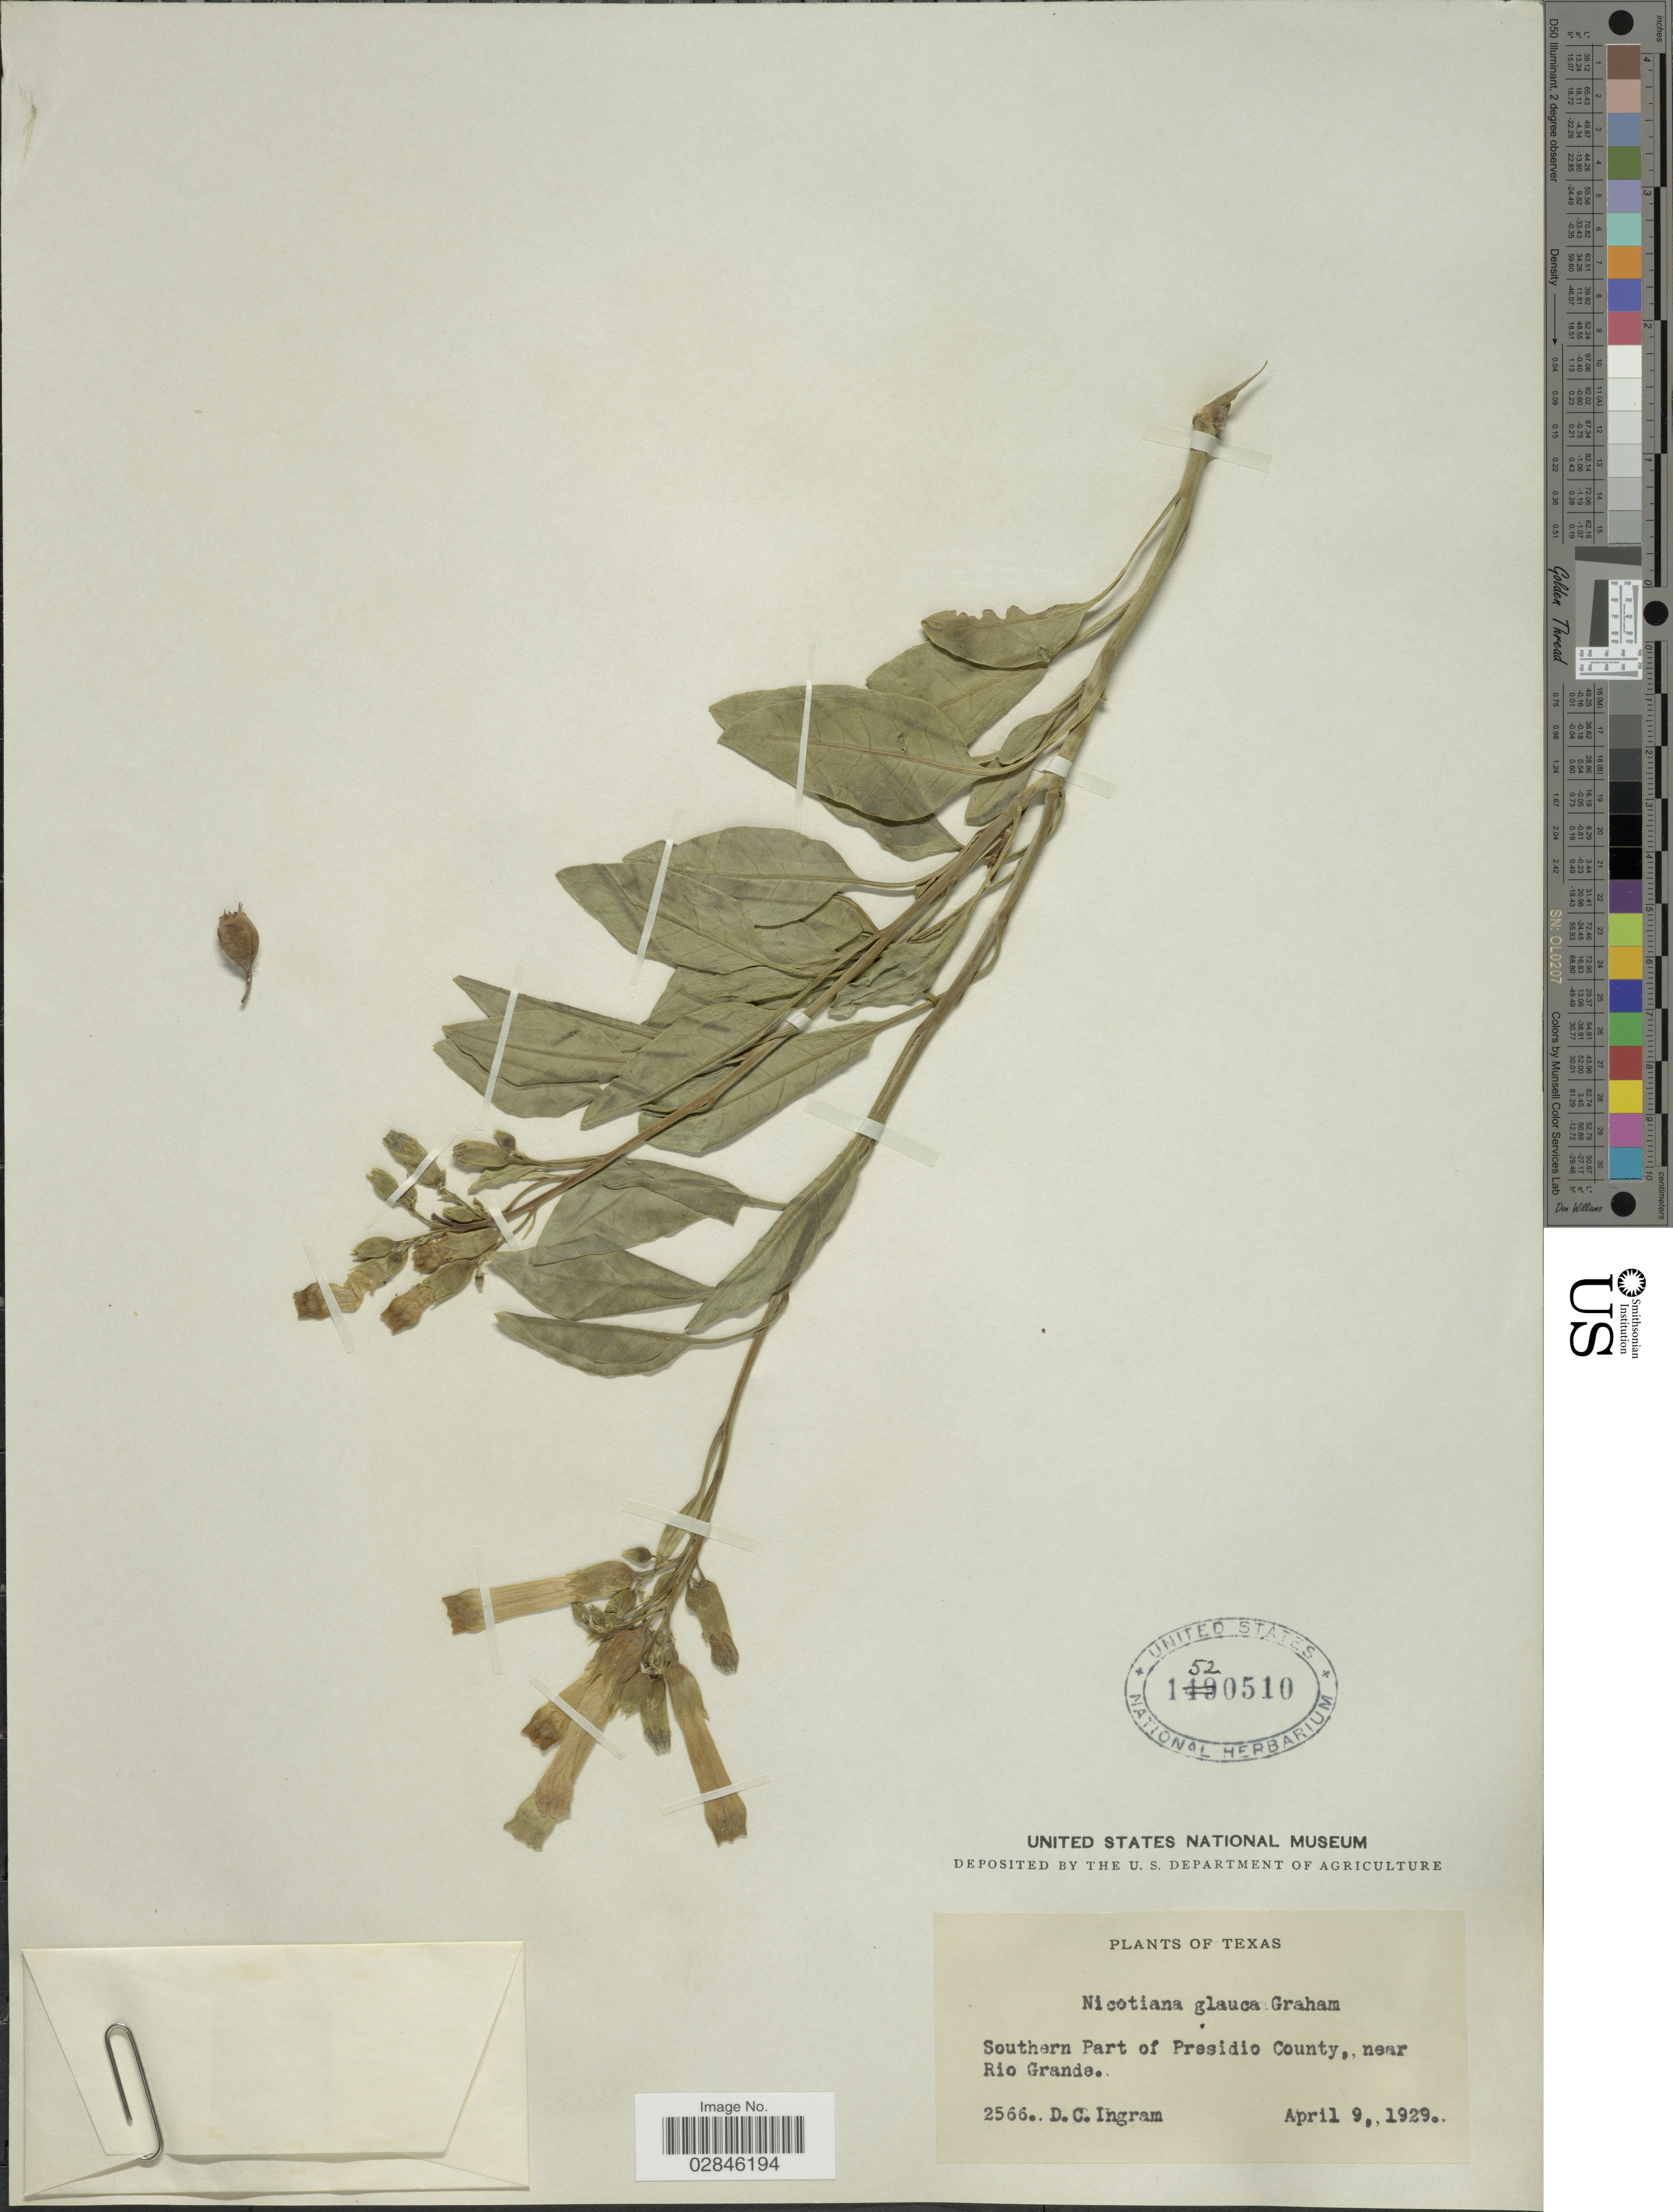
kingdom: Plantae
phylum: Tracheophyta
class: Magnoliopsida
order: Solanales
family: Solanaceae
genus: Nicotiana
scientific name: Nicotiana glauca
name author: Graham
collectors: D. C. Ingram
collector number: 2566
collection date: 1929-04-09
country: United States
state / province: Texas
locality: Southern Part of Presidio County, near Rio Grande.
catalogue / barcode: US 1520510